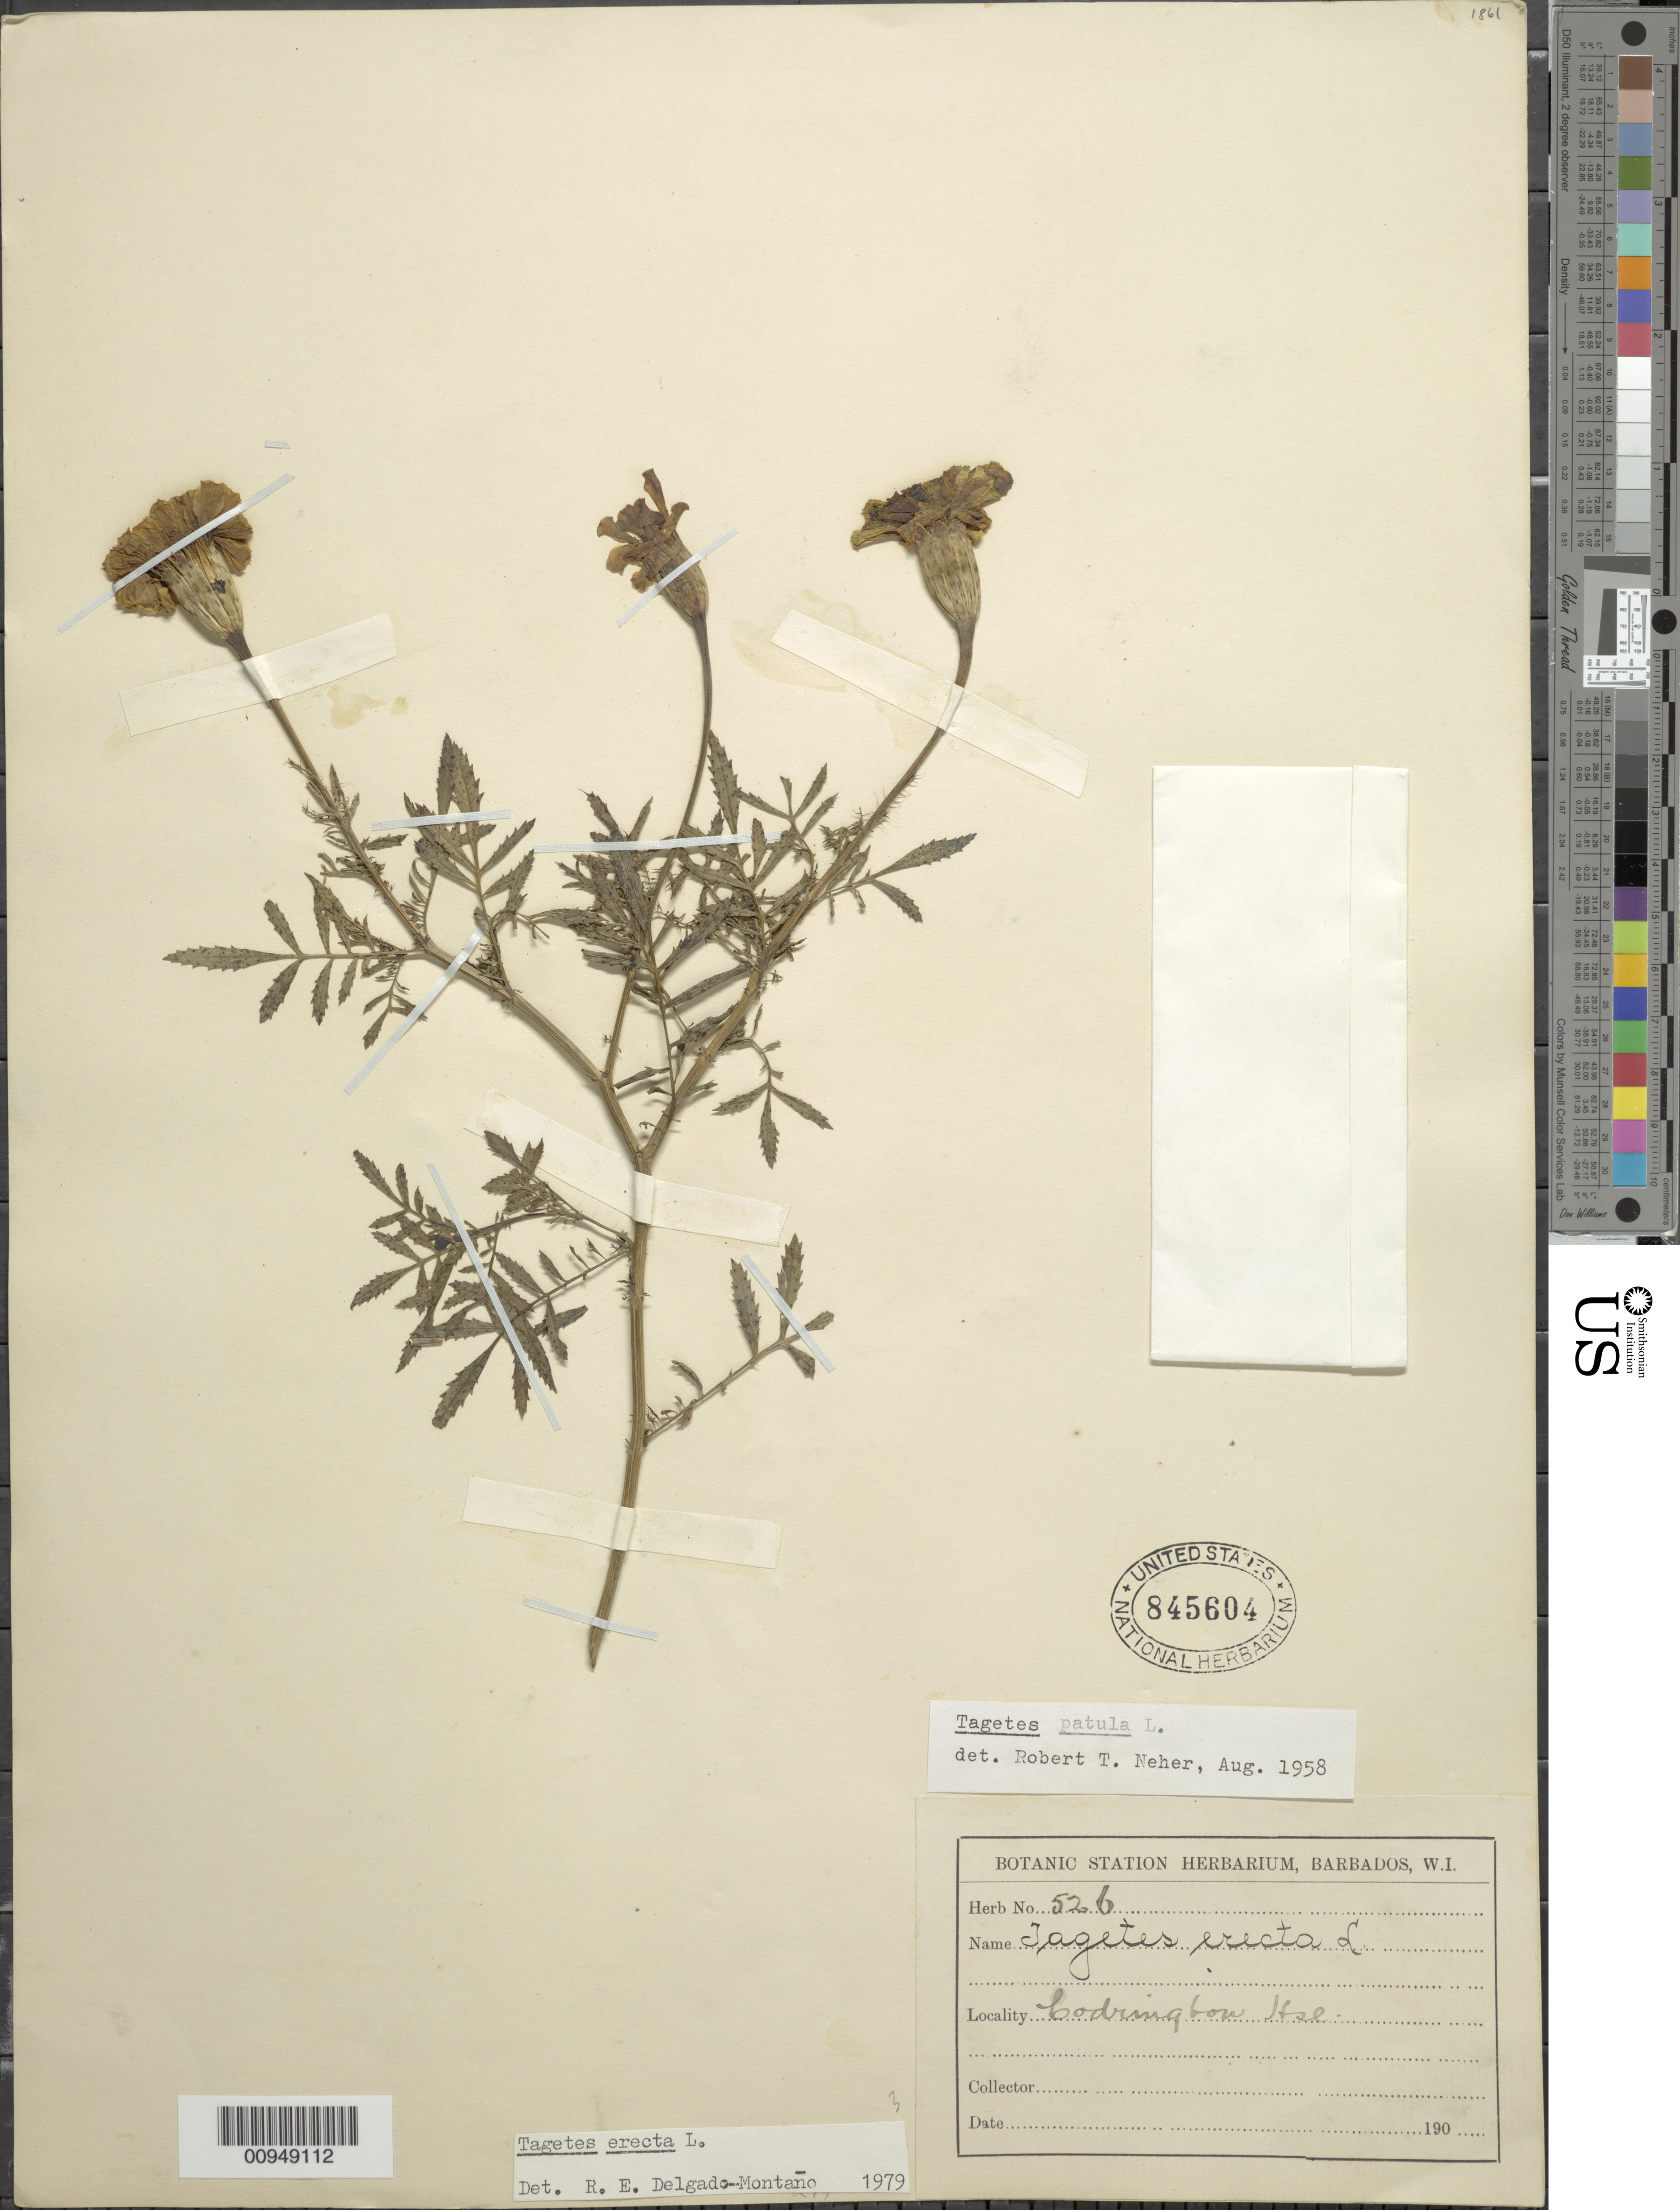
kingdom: Plantae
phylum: Tracheophyta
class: Magnoliopsida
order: Asterales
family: Asteraceae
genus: Tagetes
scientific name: Tagetes erecta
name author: L.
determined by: Delgado-Montano, R. E.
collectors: ex herb. Bot. Sta. Barbados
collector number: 526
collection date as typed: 1900 or -- --- 1909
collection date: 1900 or 1909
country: Barbados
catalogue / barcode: US 845604